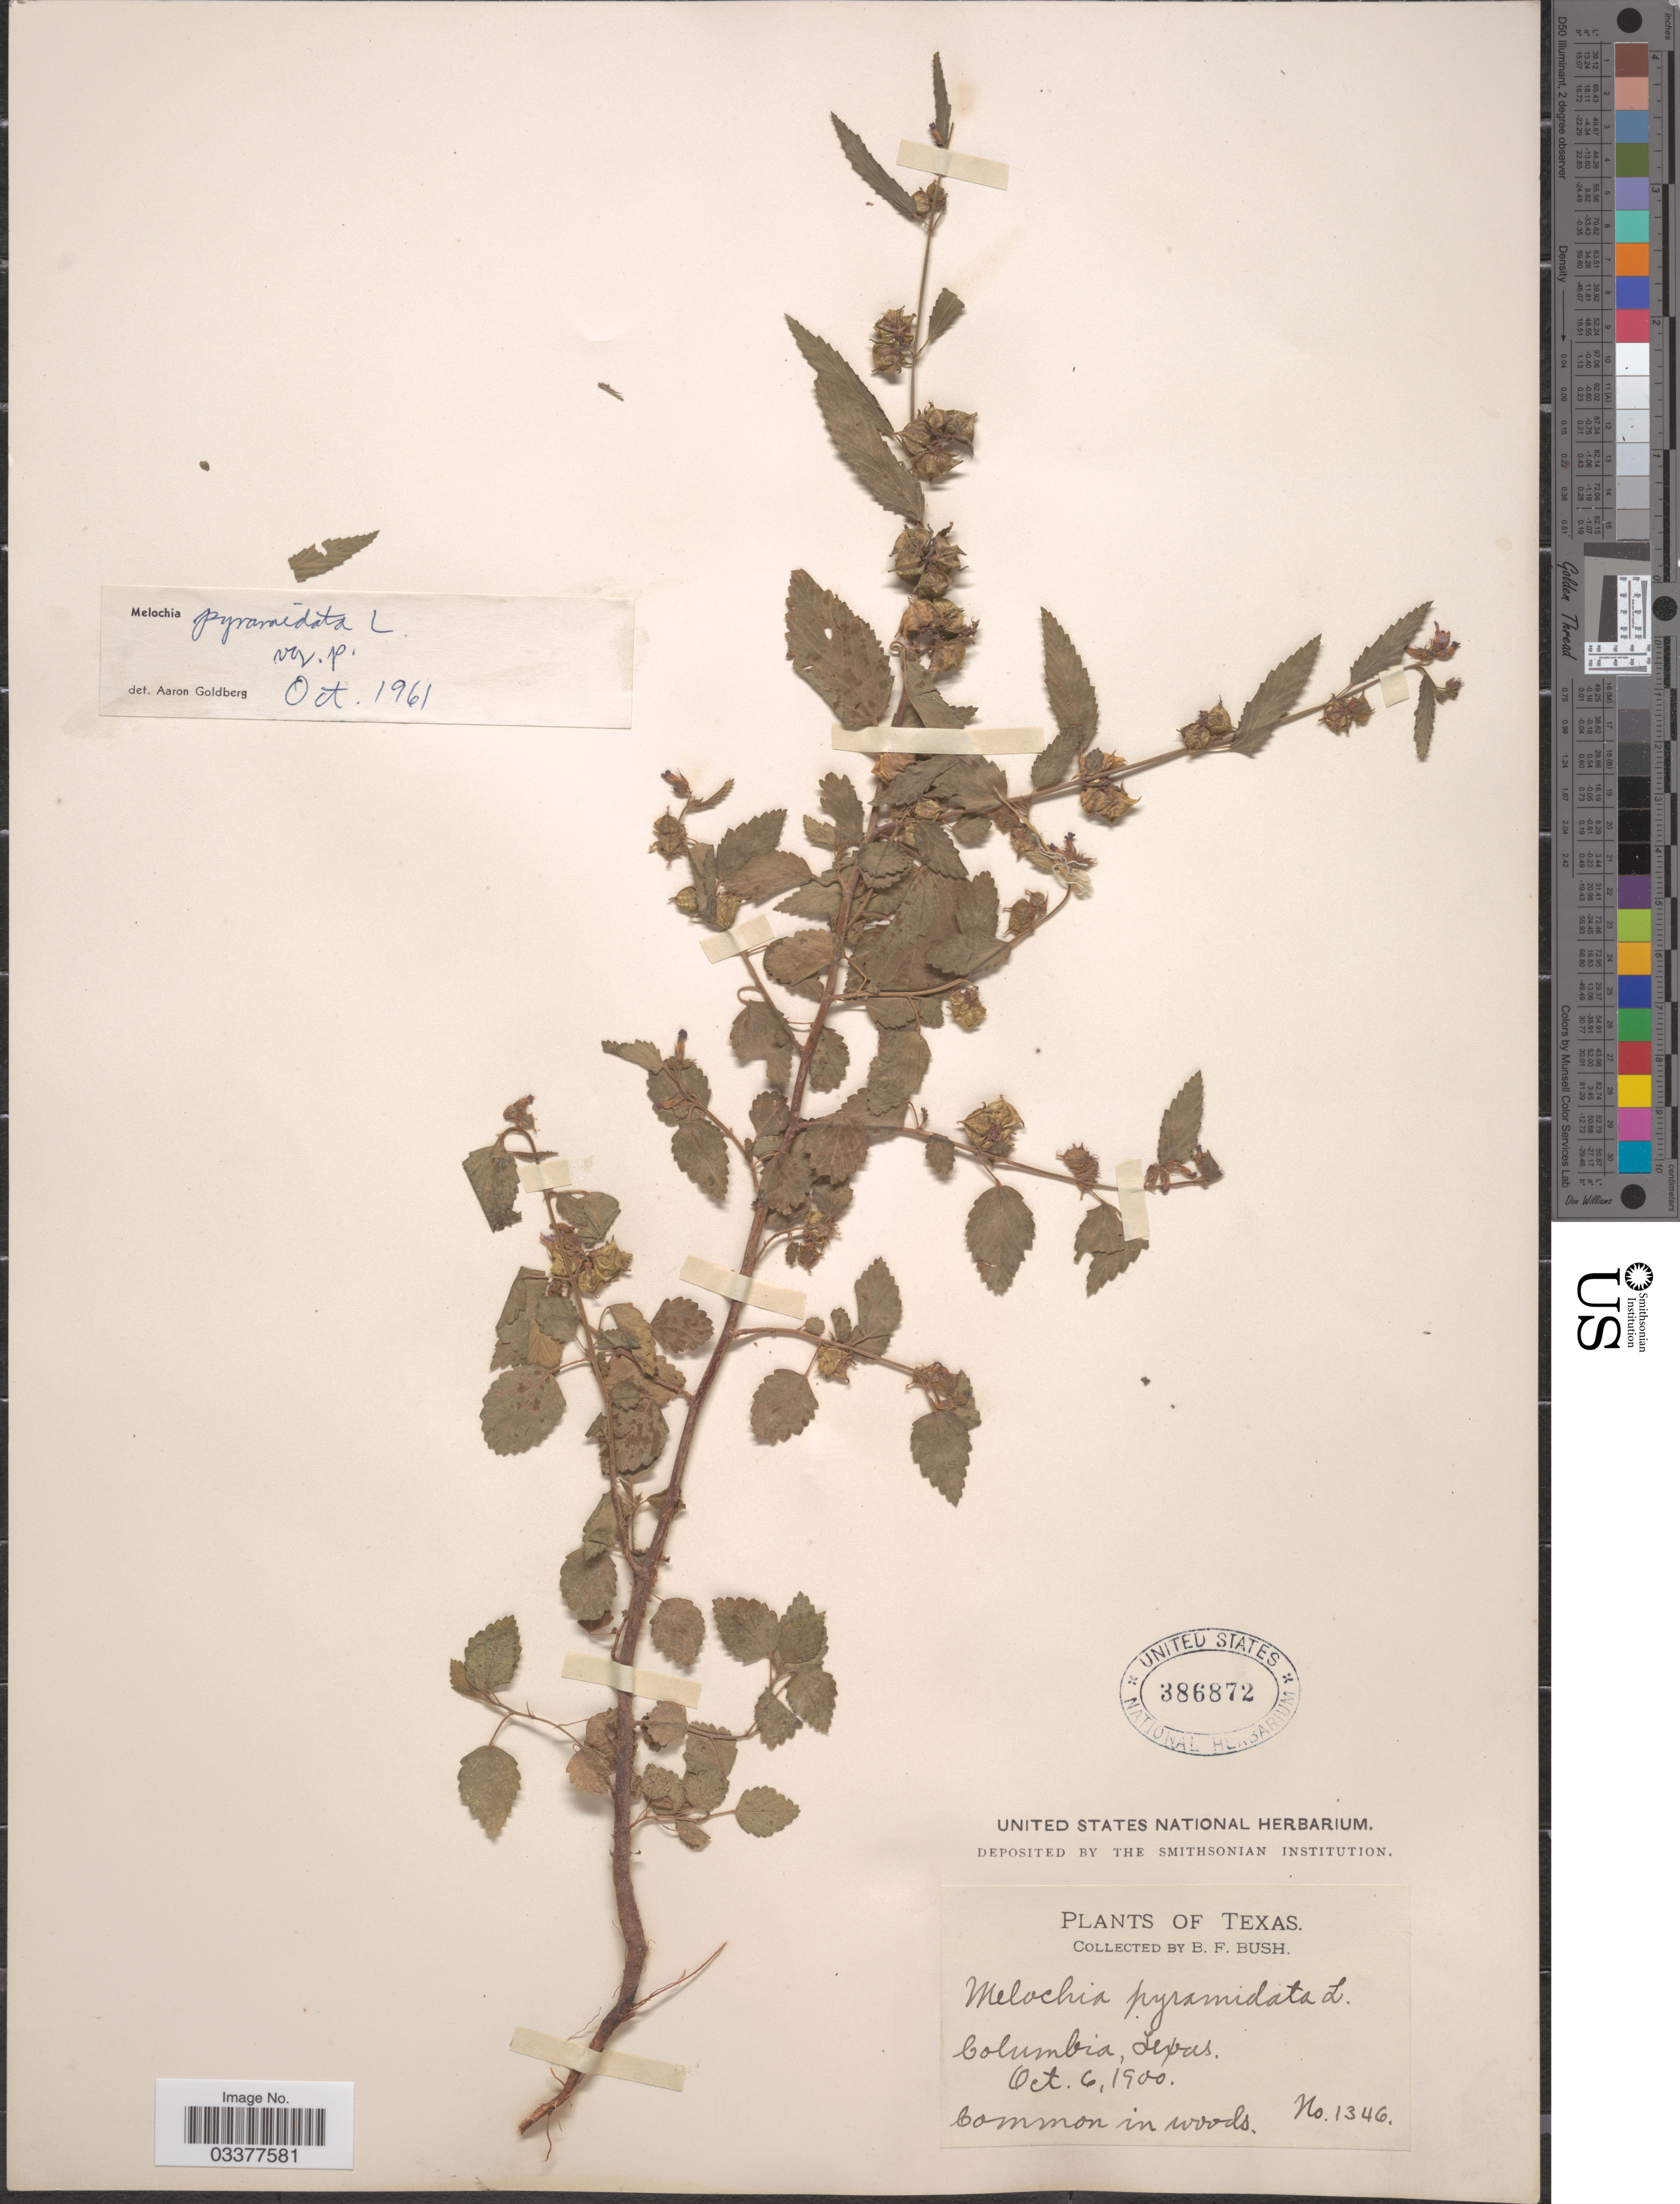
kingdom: Plantae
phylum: Tracheophyta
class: Magnoliopsida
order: Malvales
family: Malvaceae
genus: Melochia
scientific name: Melochia pyramidata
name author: L.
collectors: B. F. Bush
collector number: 1346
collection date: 1900-10-06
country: United States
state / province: Texas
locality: Columbia.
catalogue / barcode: US 386872